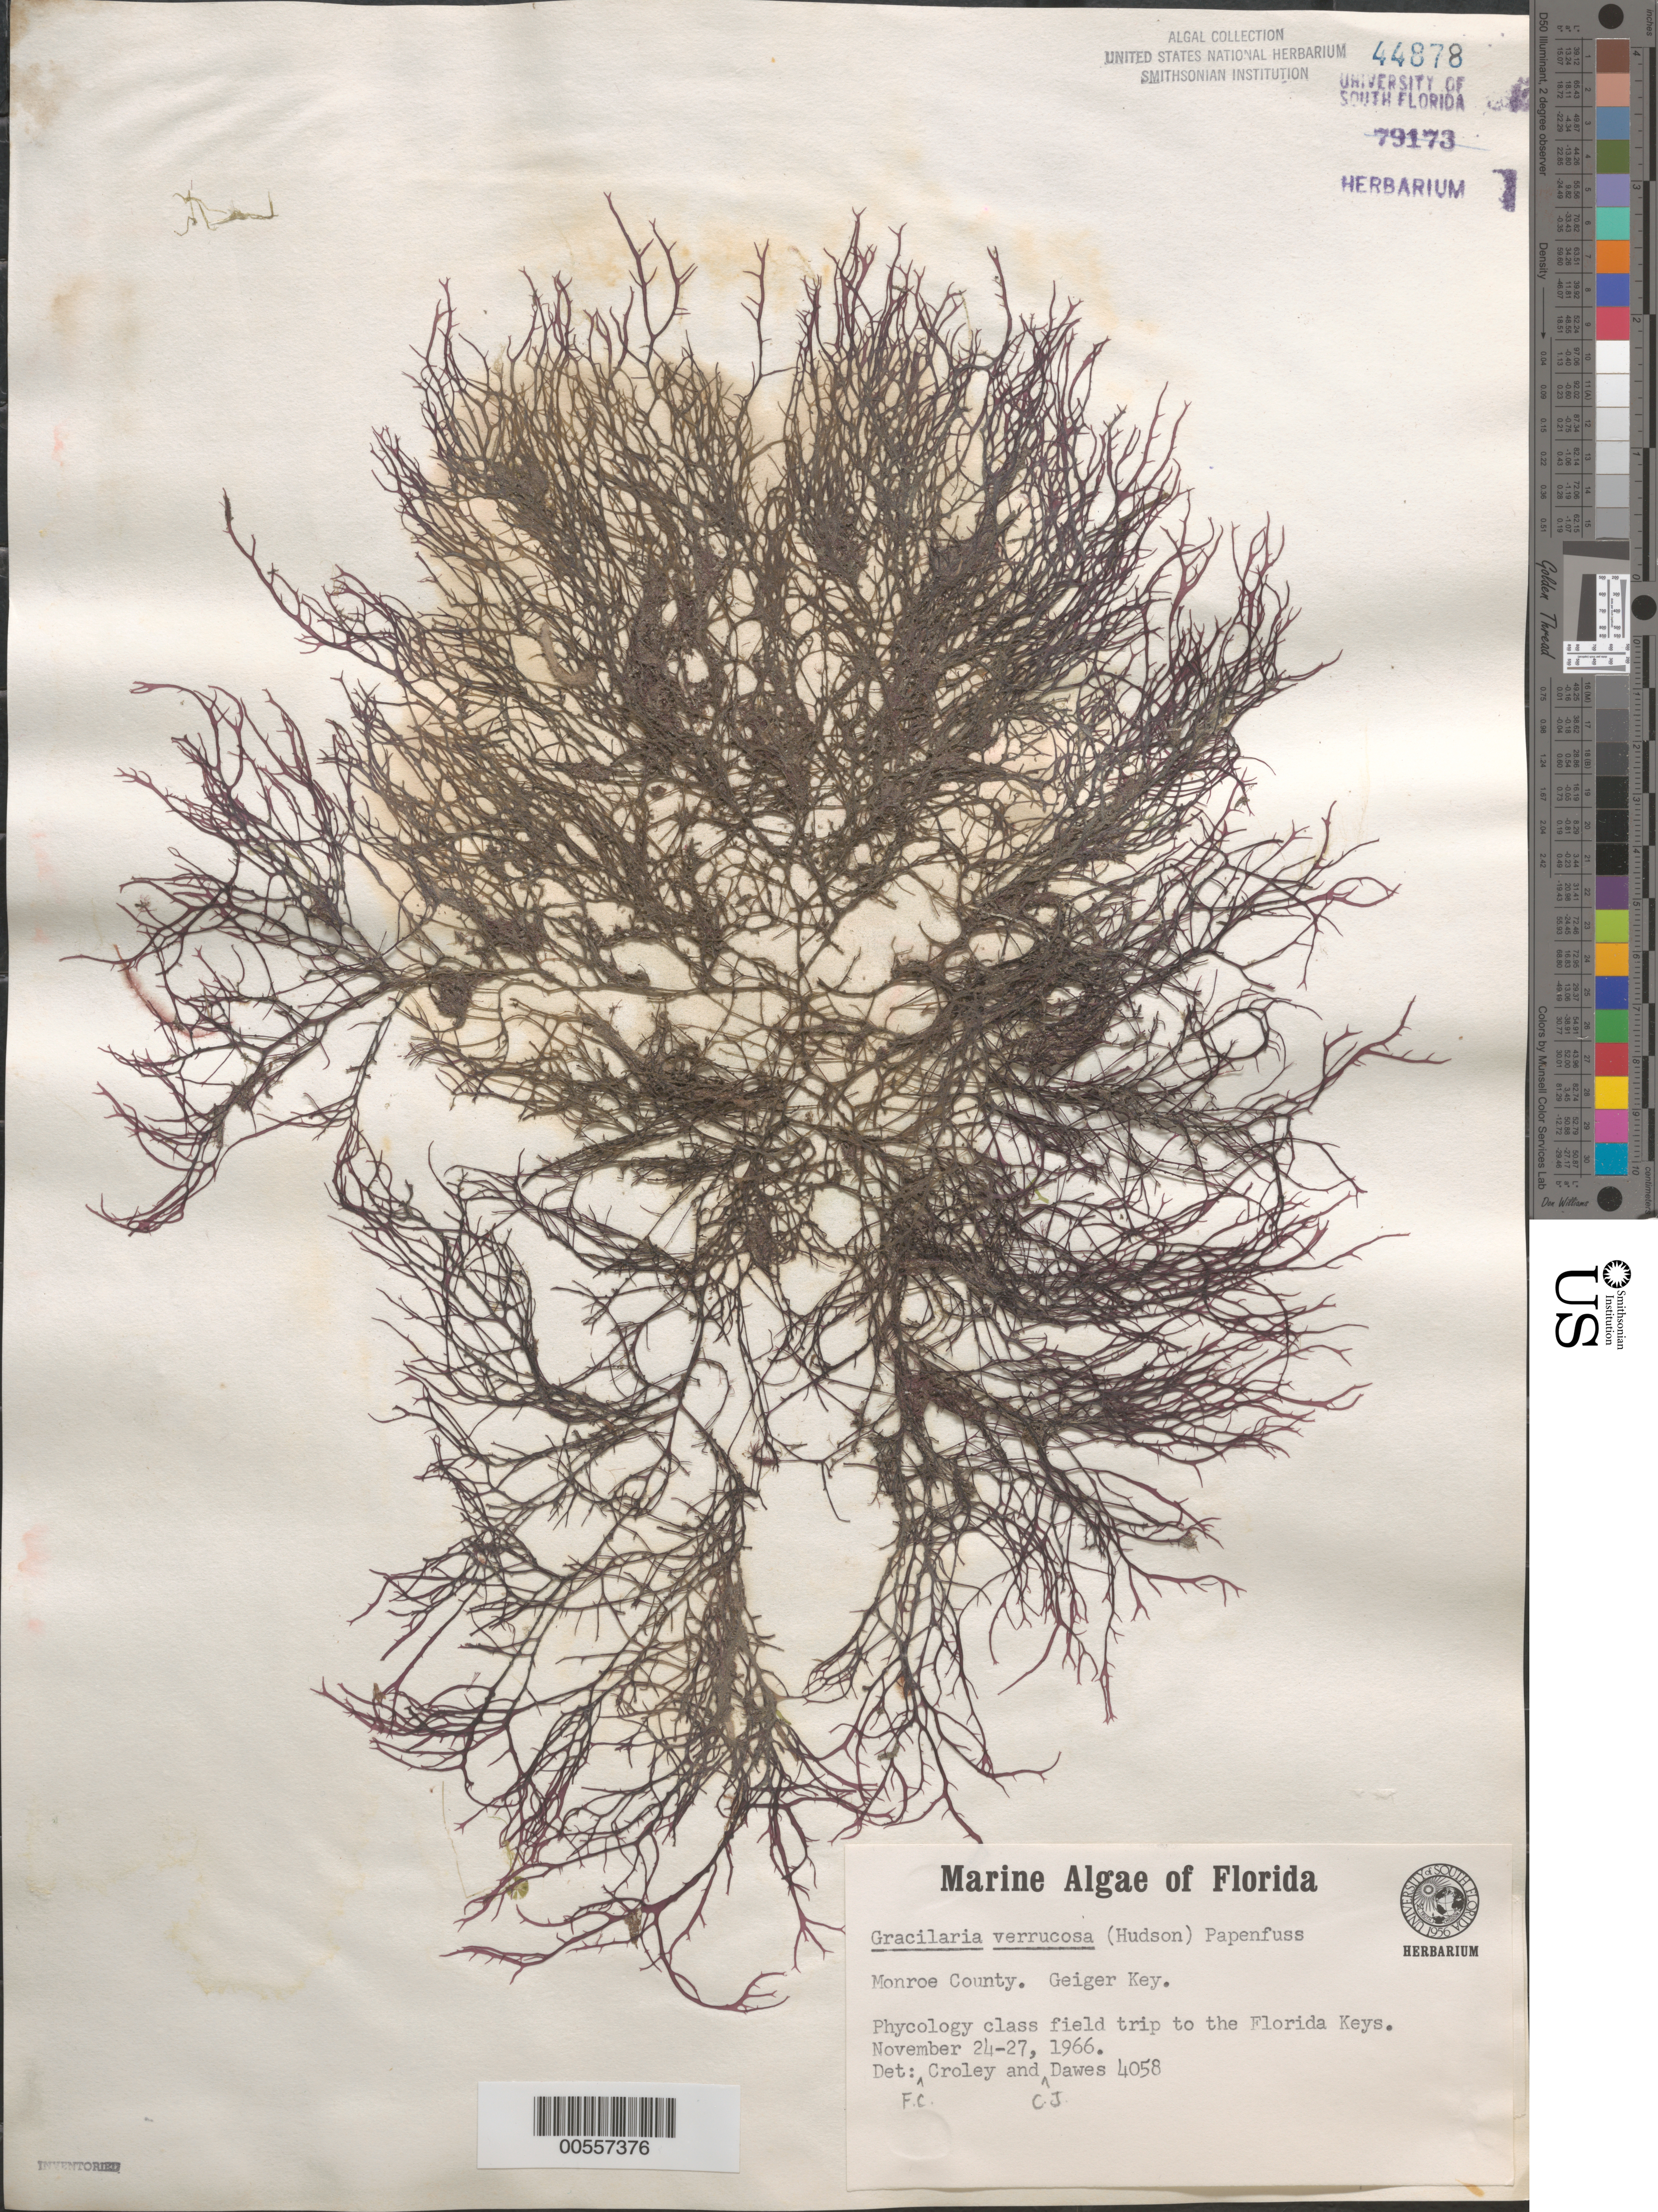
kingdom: Plantae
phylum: Rhodophyta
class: Florideophyceae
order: Gracilariales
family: Gracilariaceae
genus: Gracilariopsis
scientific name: Gracilariopsis longissima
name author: (S.G. Gmel.) Steentoft et al.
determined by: Algae name updating Project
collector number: CJD 4058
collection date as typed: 24 Nov 1966 TO 27 Nov 1966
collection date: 1966-11-24/1966-11-27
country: United States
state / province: Florida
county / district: Monroe County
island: Geiger Key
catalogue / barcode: US 44878